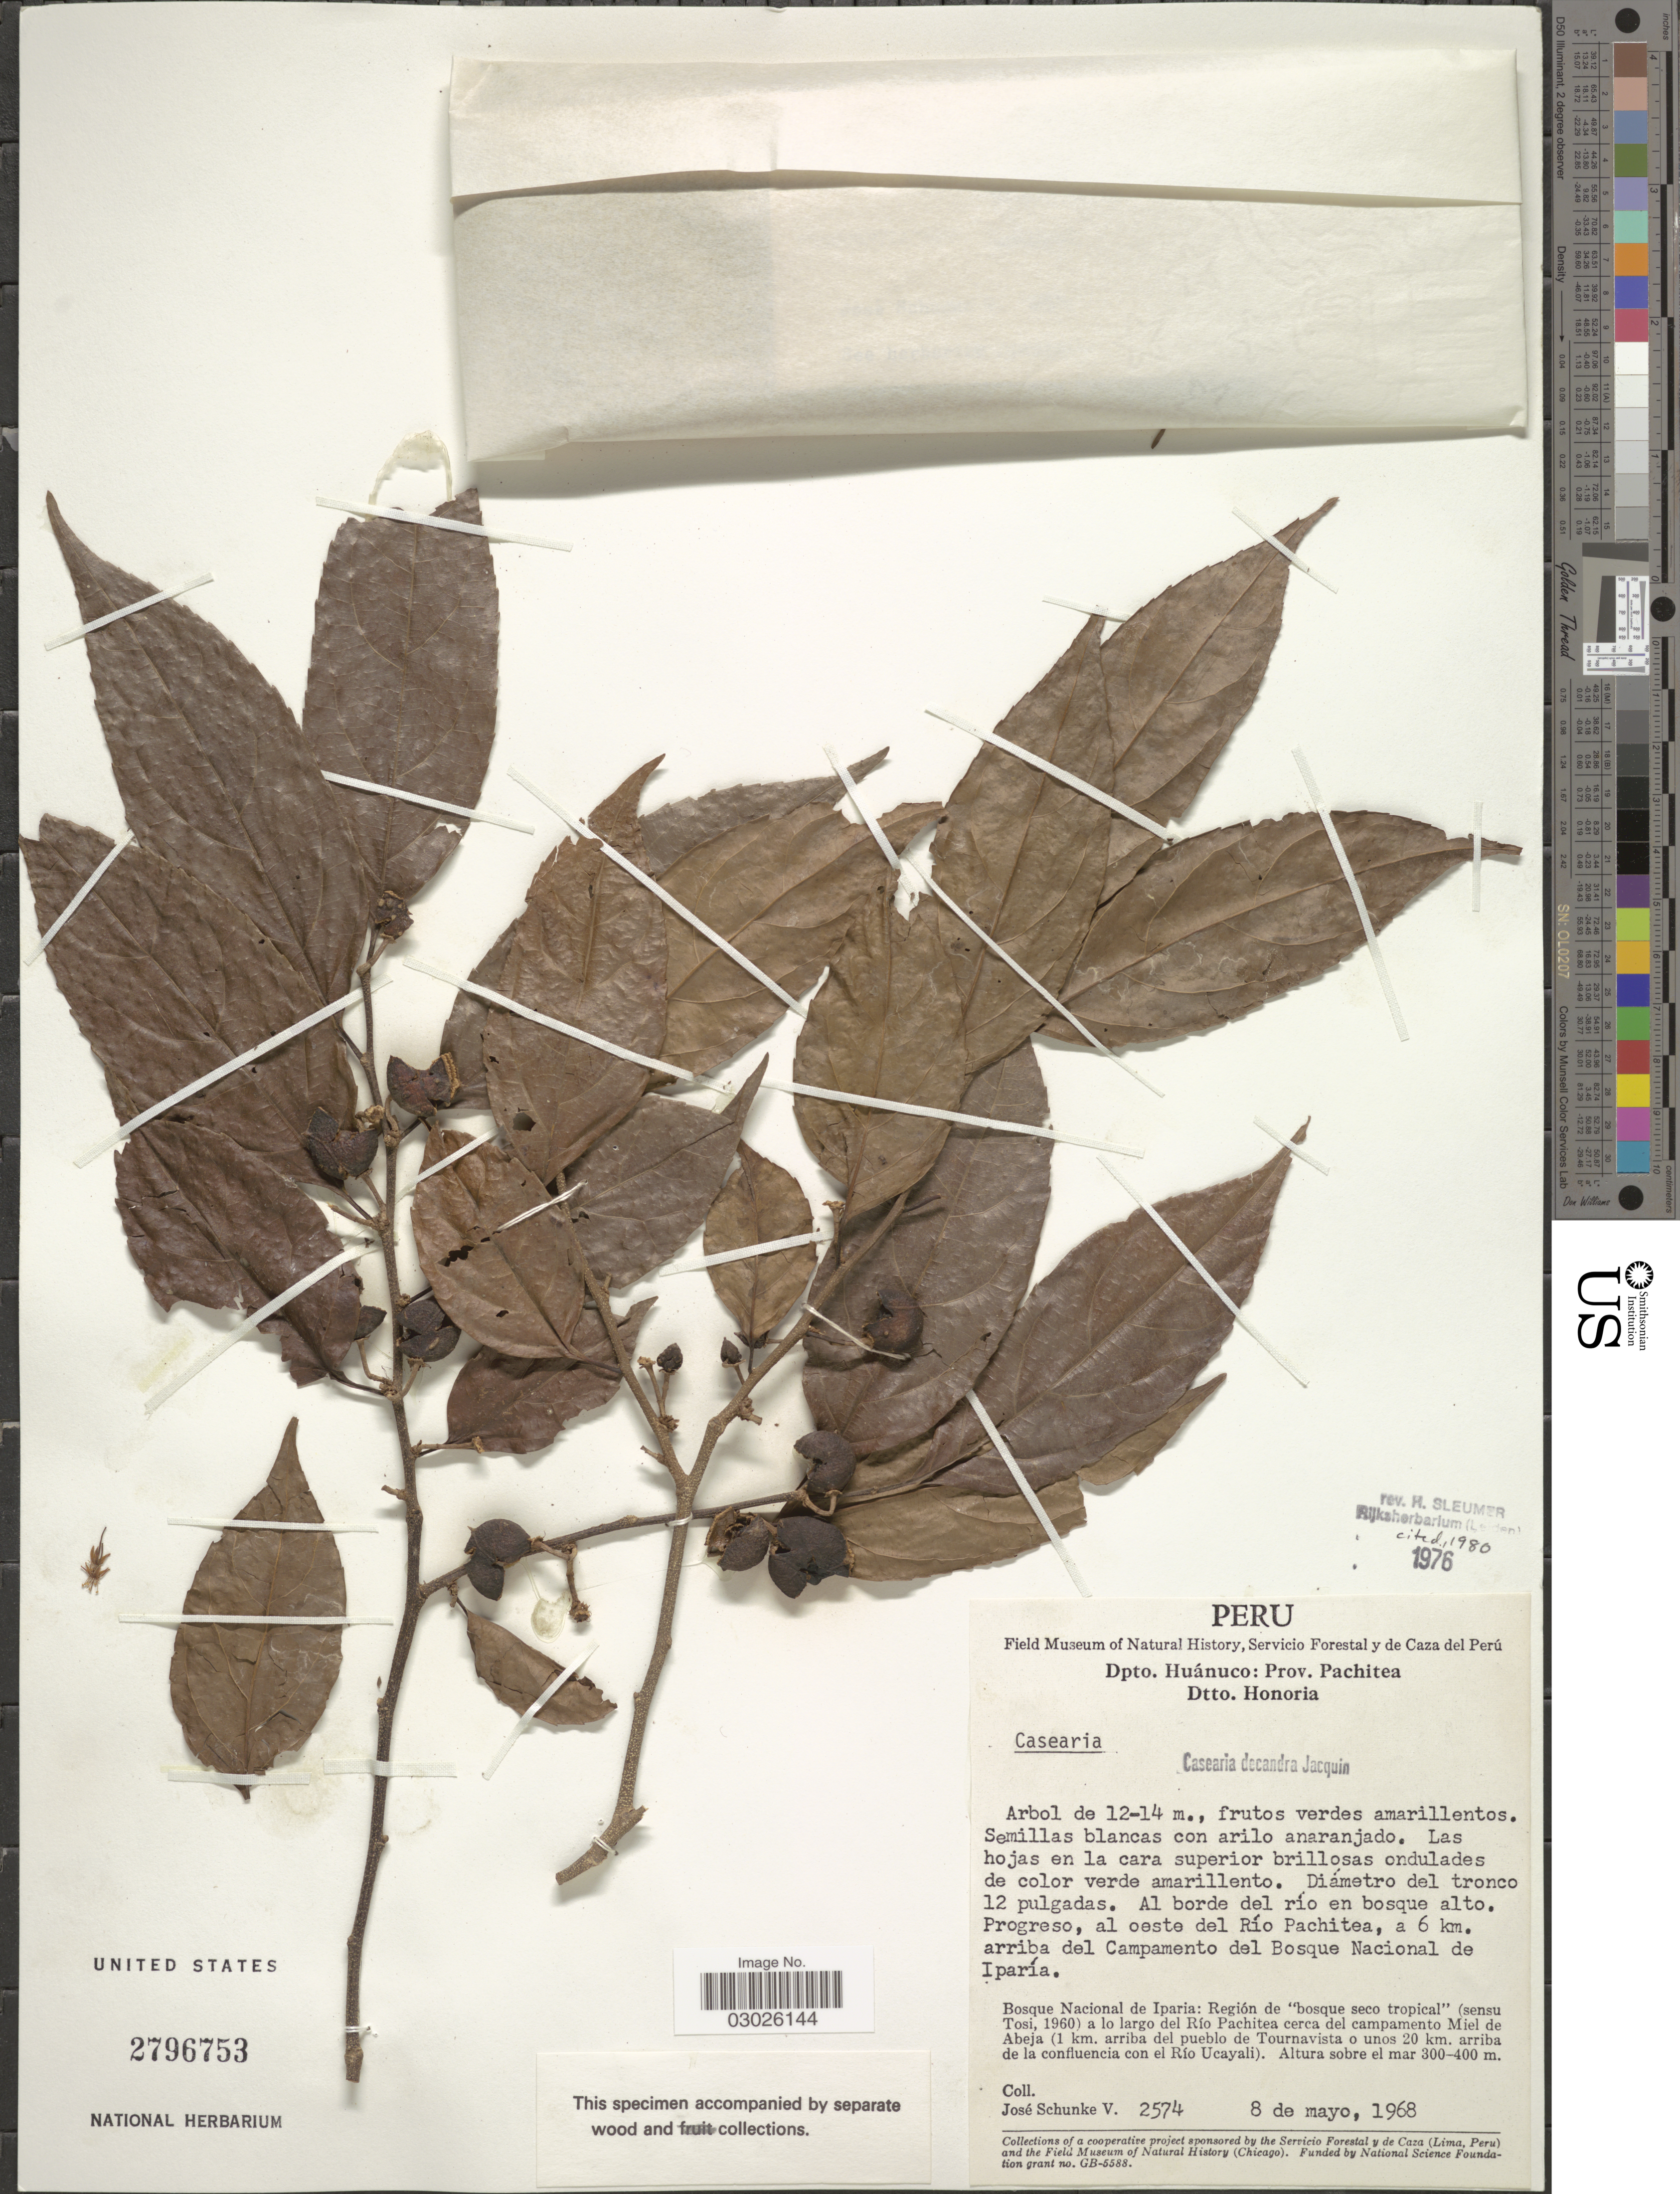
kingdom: Plantae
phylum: Tracheophyta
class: Magnoliopsida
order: Malpighiales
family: Salicaceae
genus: Casearia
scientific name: Casearia decandra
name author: Jacq.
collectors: J. Schunke Vigo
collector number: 2574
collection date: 1968-05-08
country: Peru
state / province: Huánuco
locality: Dpto. Huánuco: Prov. Pachitea, Dtto. Honoria, Progreso, al oeste del Río Pachitea, a 6 km. arriba del Campamento del Bosque Nacional de Iparía, Bosque Nacional de Iparia: Región de "bosque seco tropical"(sensu Tosi, 1960) a lo largo del Río Pachitea cerca del campamento Miel de Abeja (1 km. arriba del pueblo de Tournavista a unos 20 km. arriba de la confluencia con el Río Ucayali).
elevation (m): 300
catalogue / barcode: US 2796753